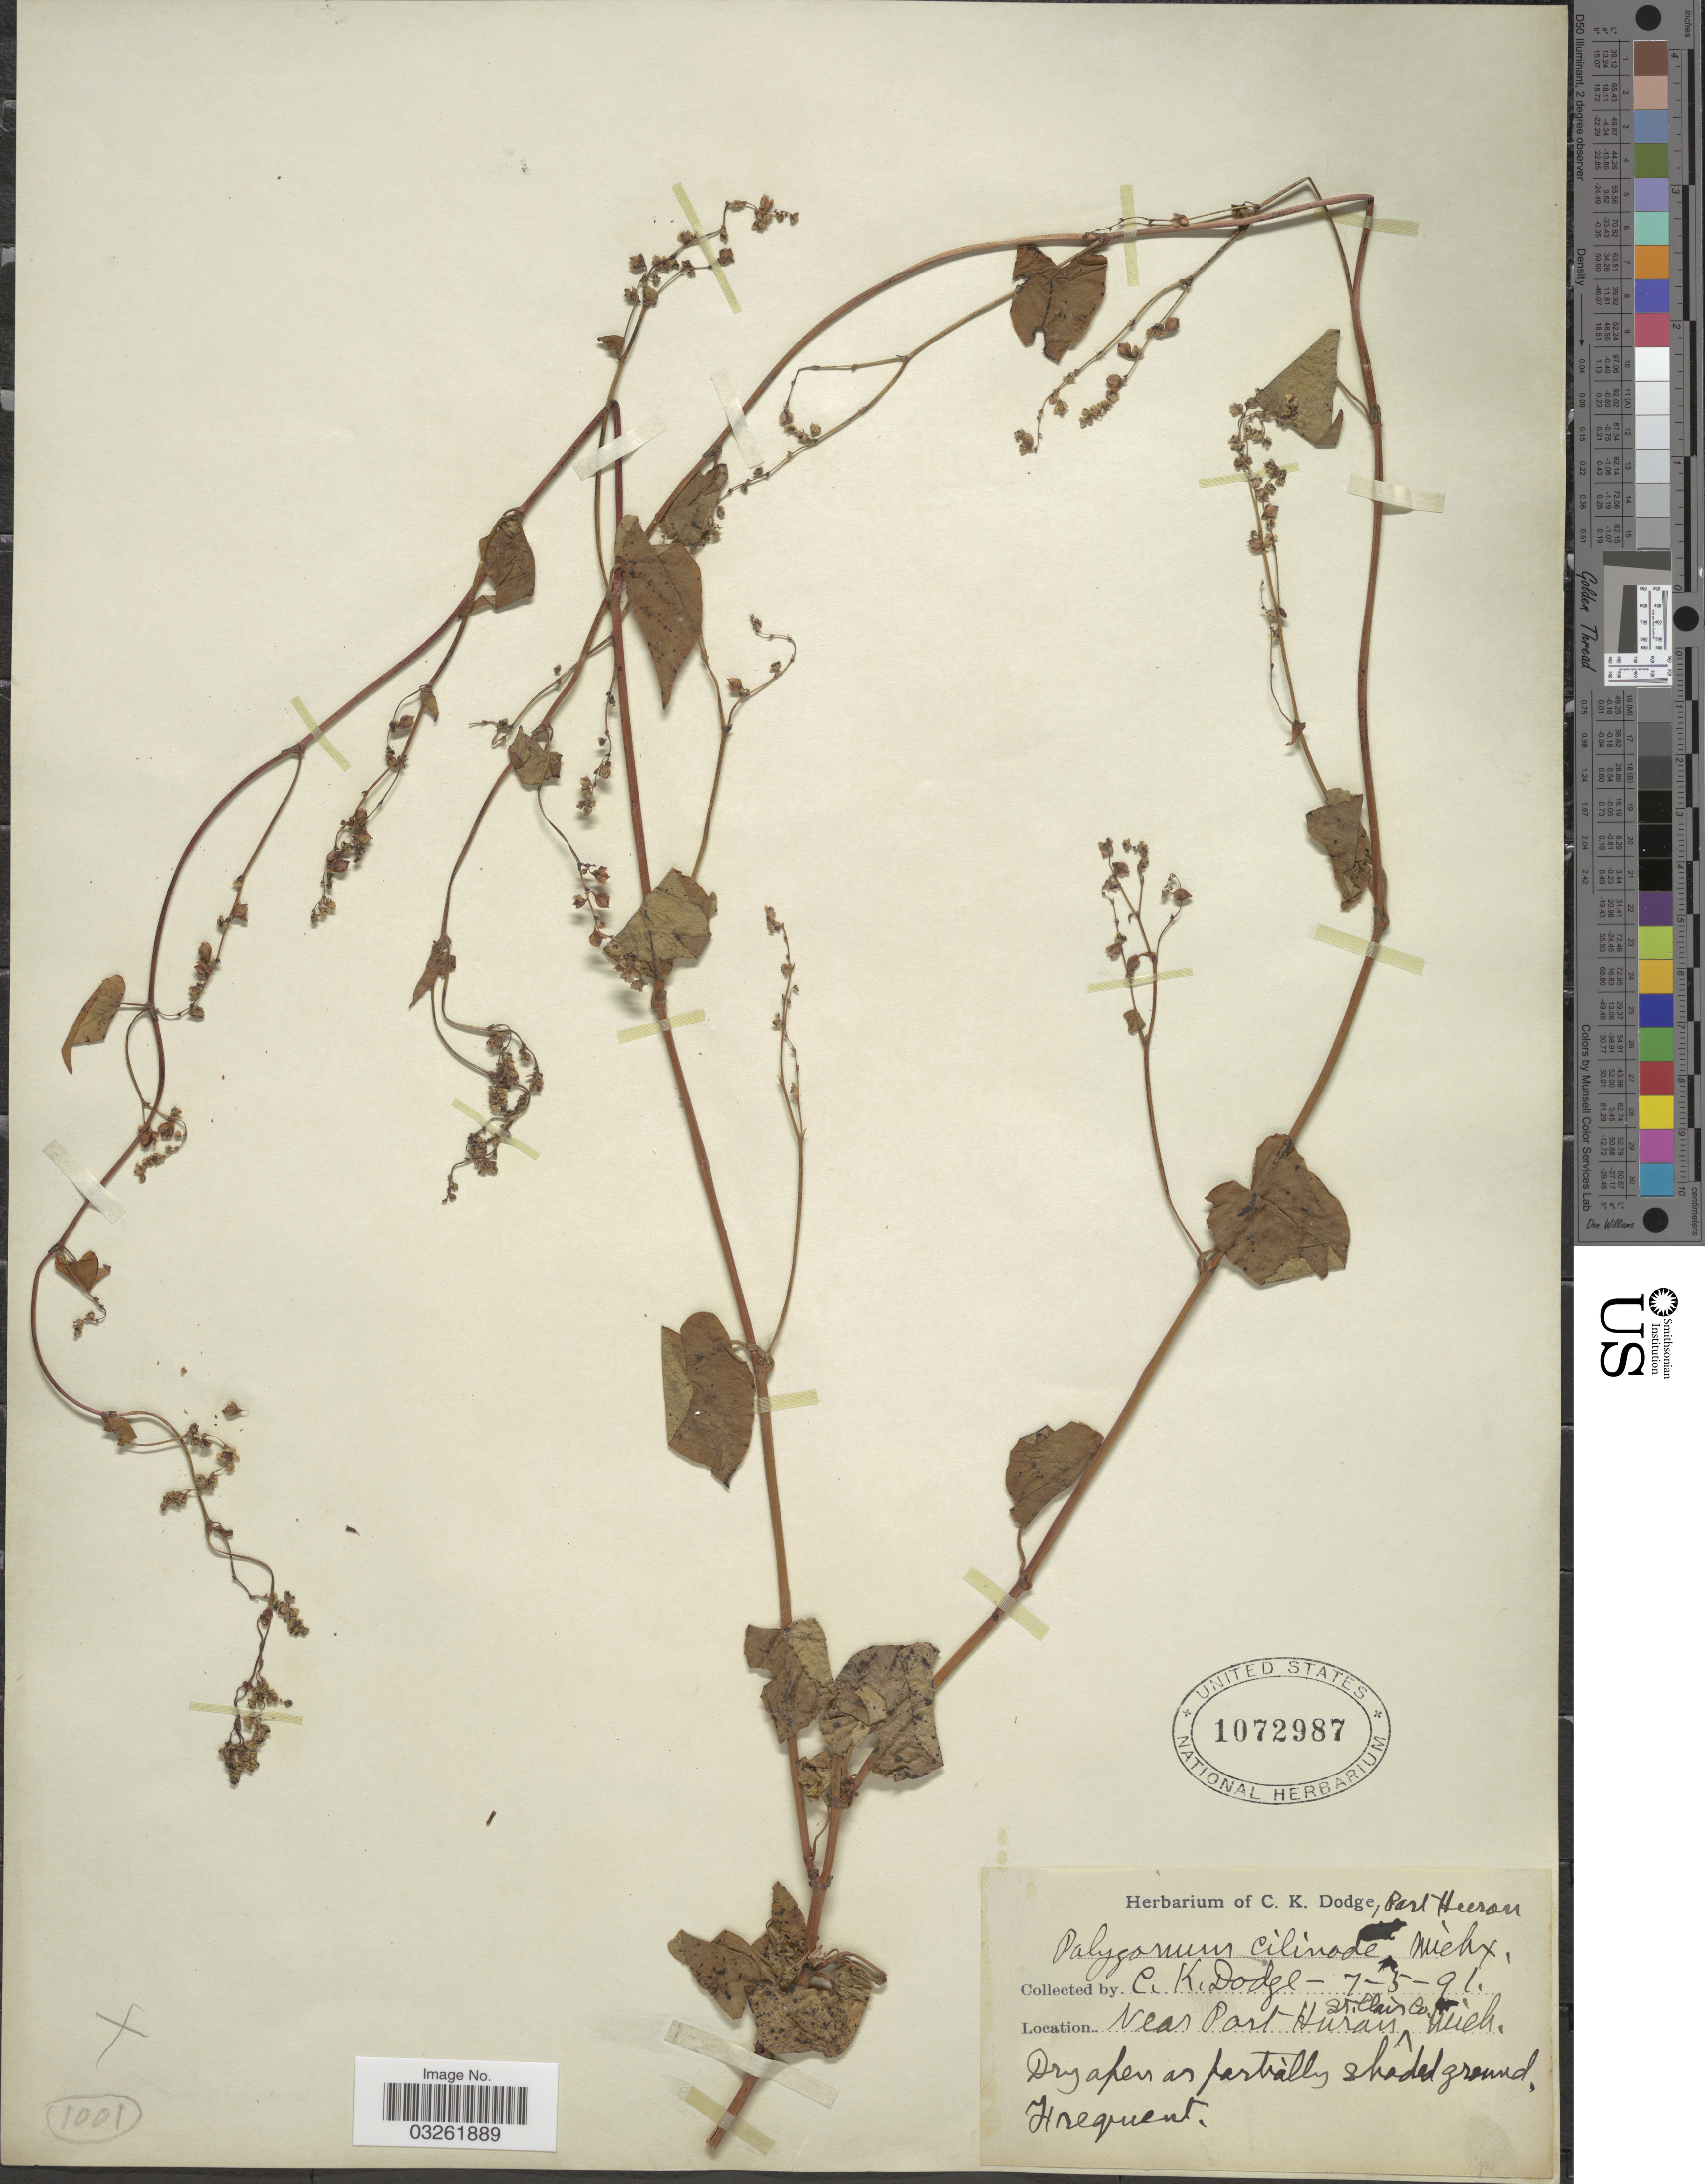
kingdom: Plantae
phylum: Tracheophyta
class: Magnoliopsida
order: Caryophyllales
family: Polygonaceae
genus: Fallopia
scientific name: Fallopia cilinodis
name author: (Michx.) Holub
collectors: C. Dodge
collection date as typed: Transcribed d/m/y: 5/7/91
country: United States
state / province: Michigan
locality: Near Port Huran, St. Clair Co., Mich.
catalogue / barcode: US 1072987